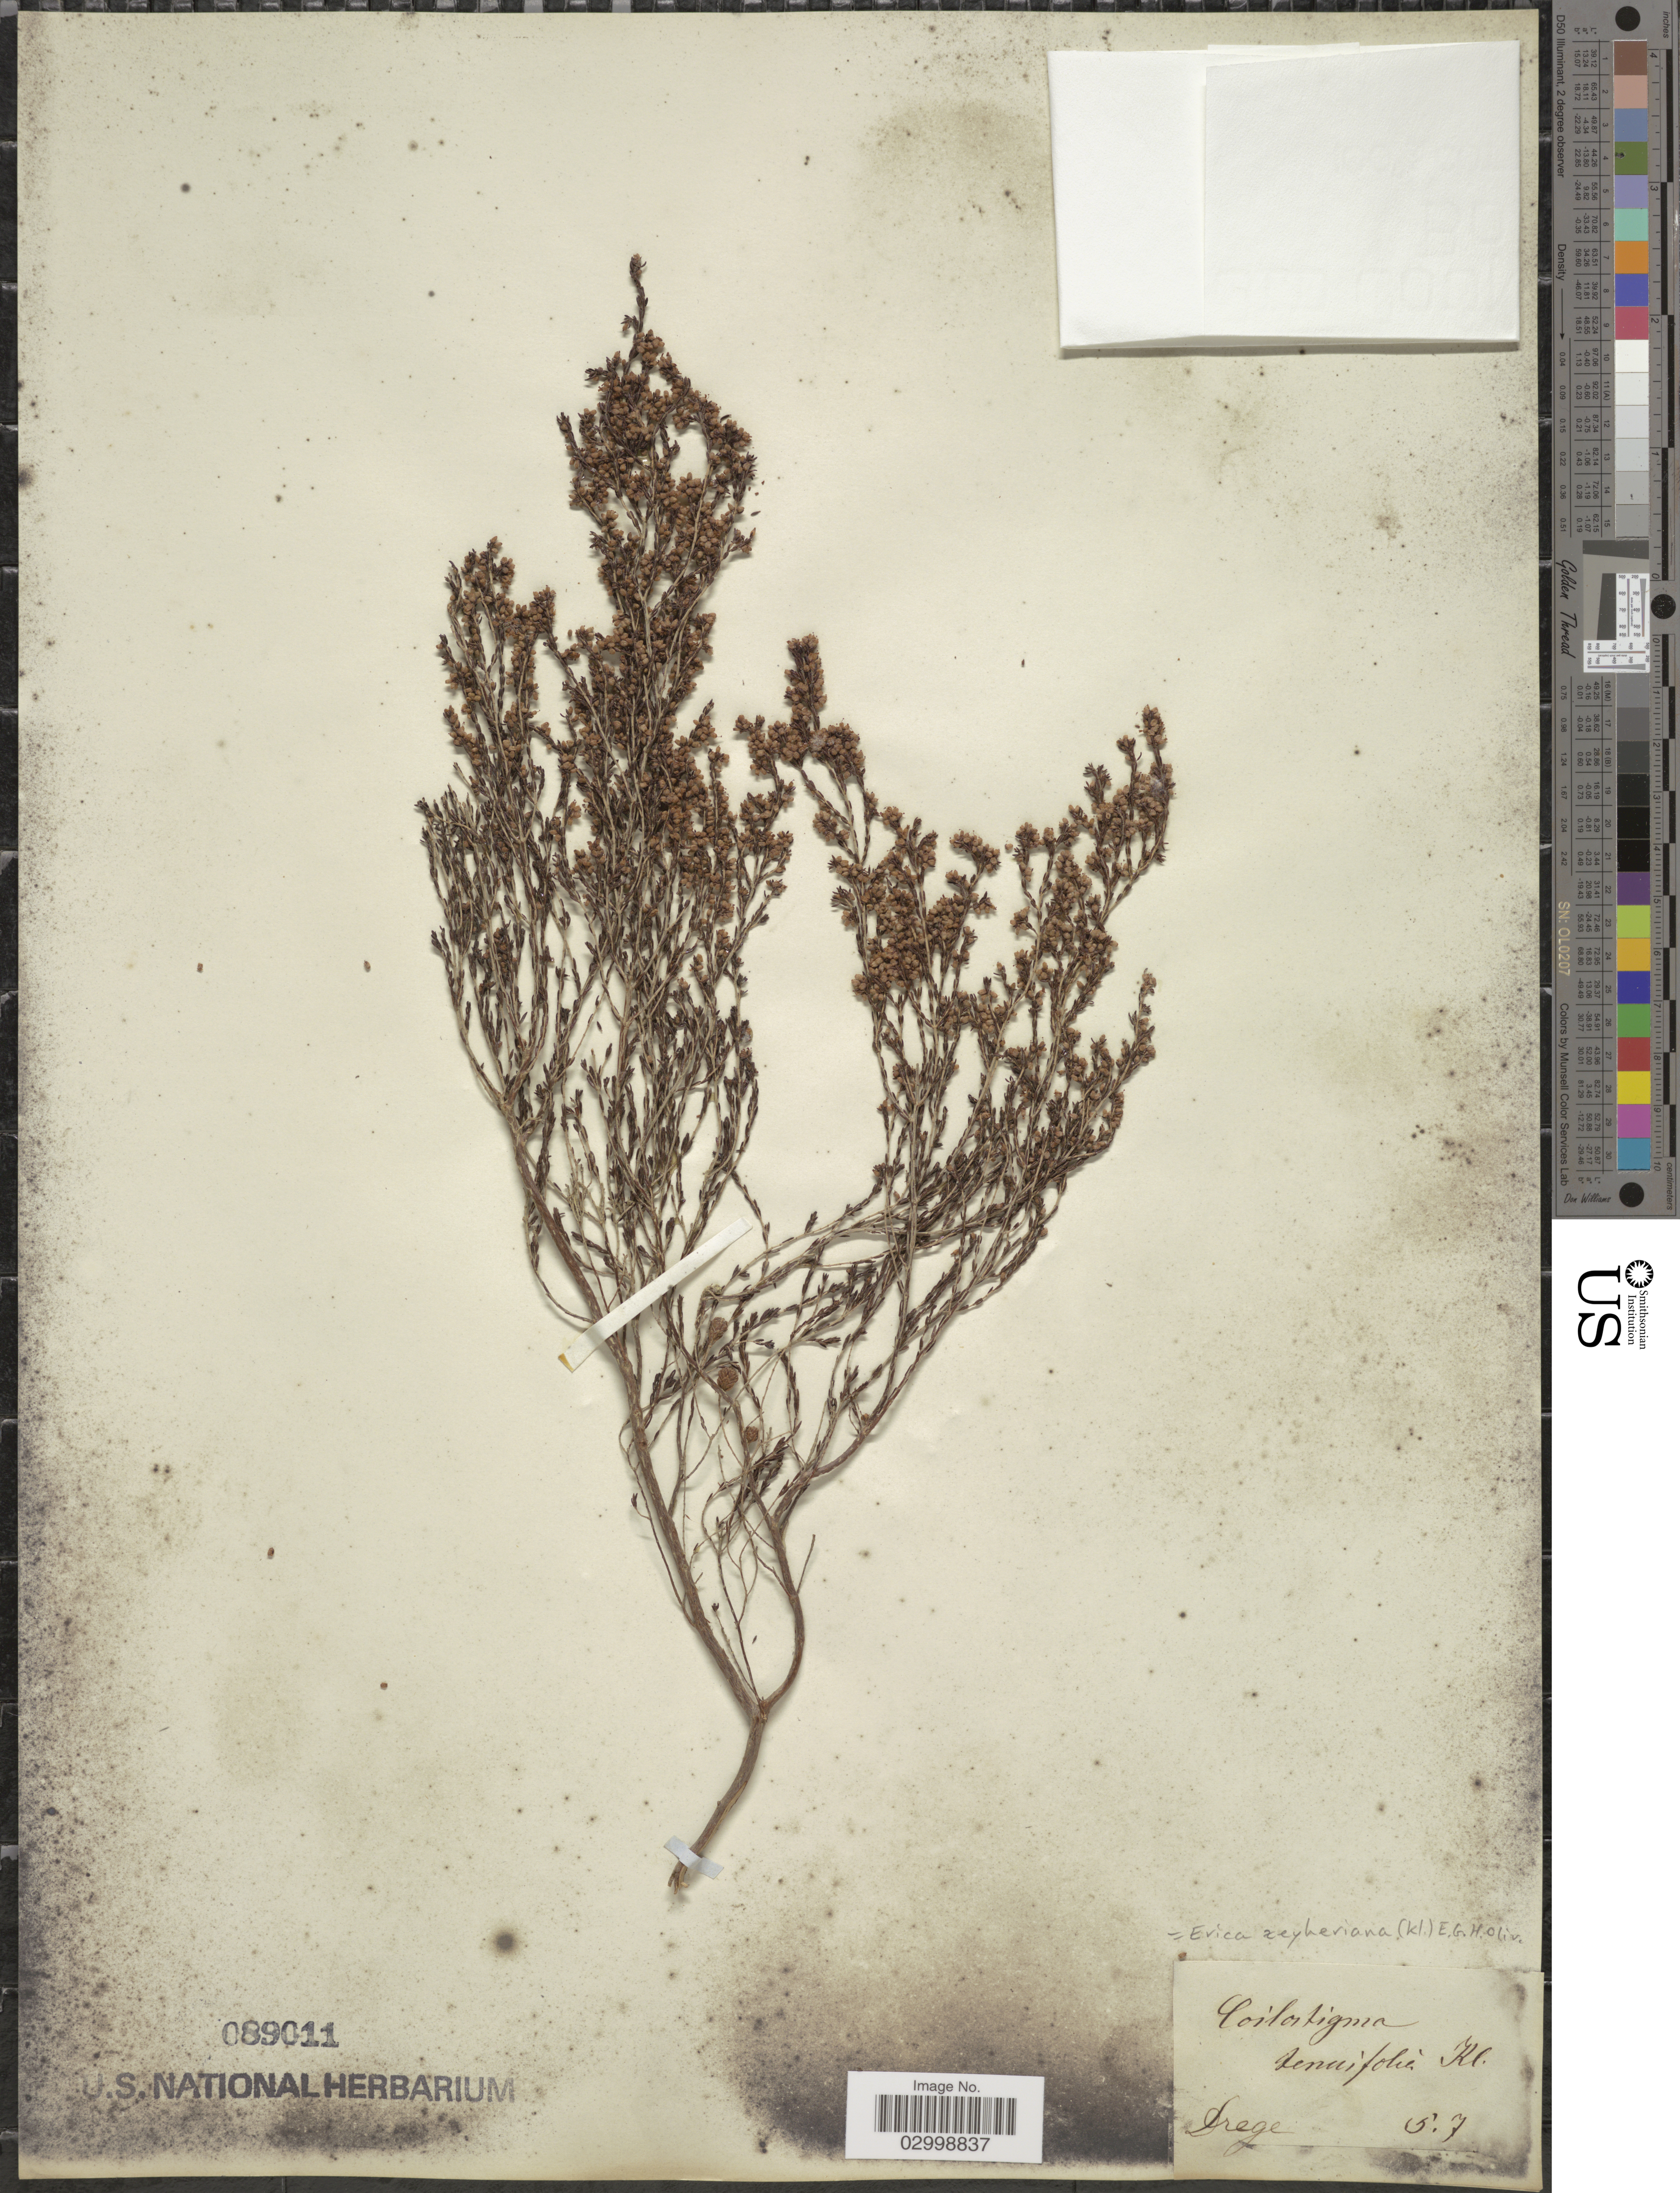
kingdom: Plantae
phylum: Tracheophyta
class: Magnoliopsida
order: Ericales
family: Ericaceae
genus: Erica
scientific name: Erica zeyheriana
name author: (Klotzsch) E.G.H. Oliv.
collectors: Drege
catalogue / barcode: US 89011